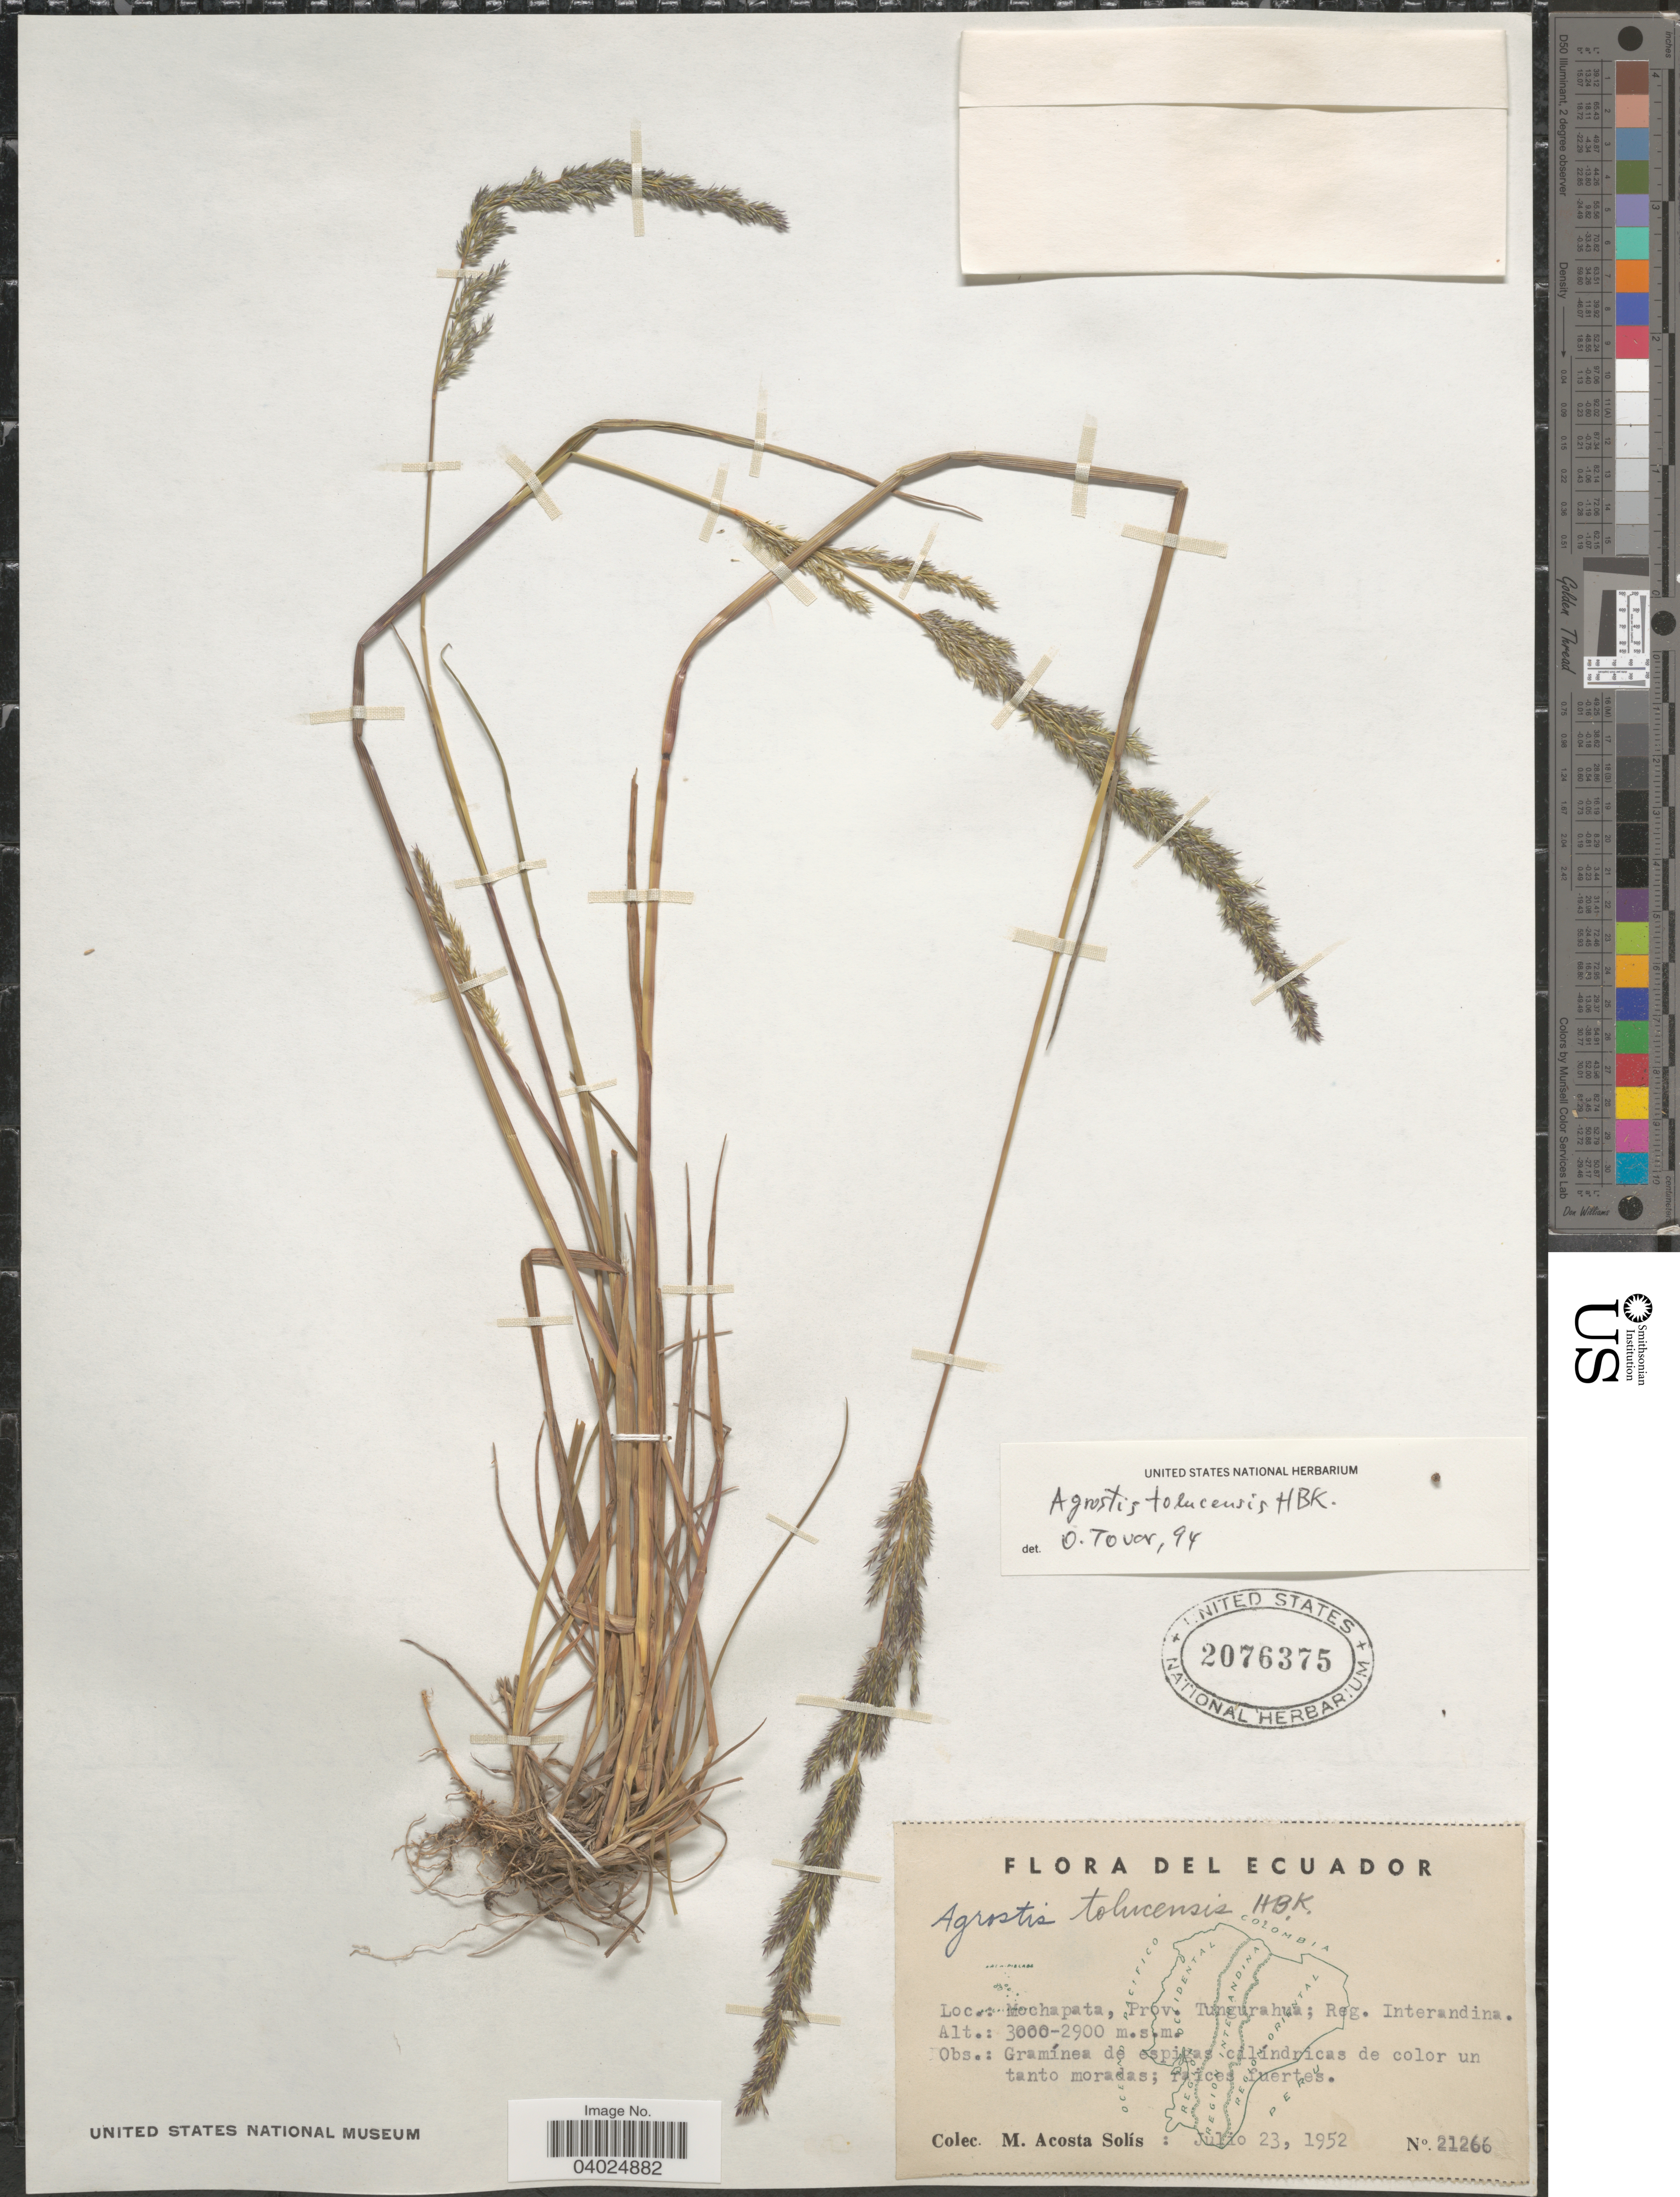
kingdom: Plantae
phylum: Tracheophyta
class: Liliopsida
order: Poales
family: Poaceae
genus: Agrostis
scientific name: Agrostis tolucensis Kunth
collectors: M. Acosta Solis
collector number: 21266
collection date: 1952-07-23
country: Ecuador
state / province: Tungurahua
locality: Mochapata; Reg. Interandina.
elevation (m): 2900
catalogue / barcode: US 2076375